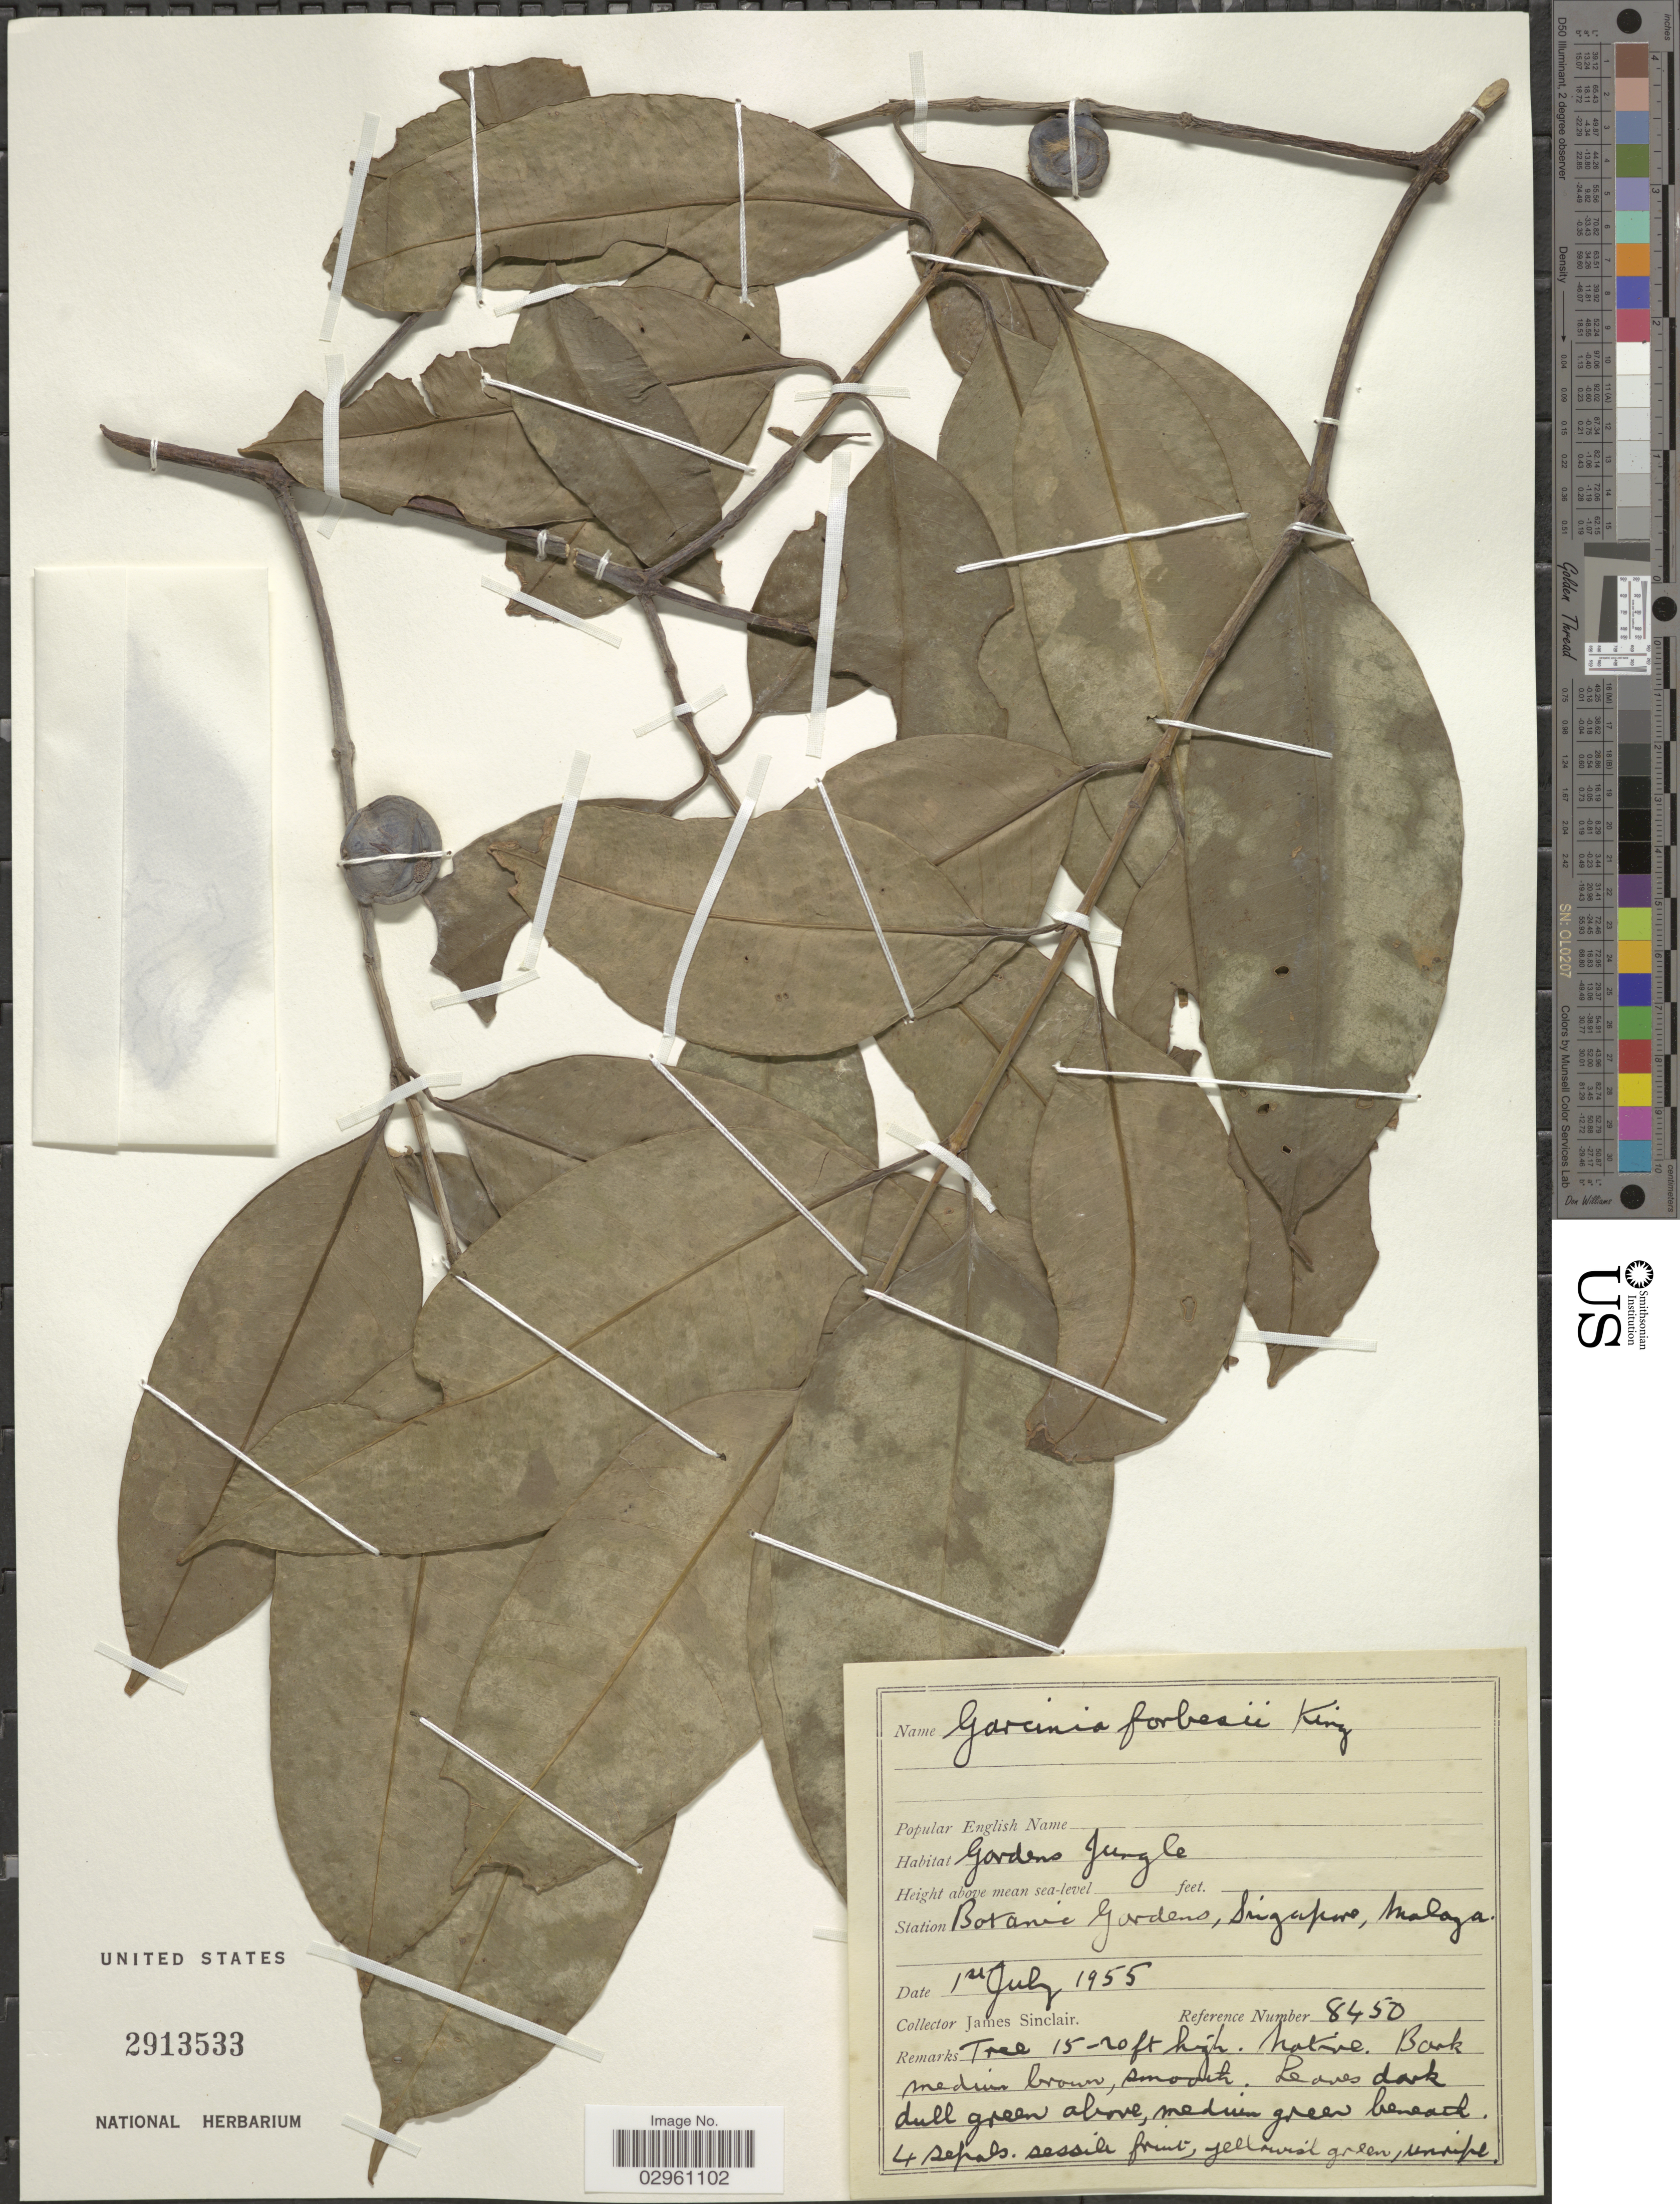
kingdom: Plantae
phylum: Tracheophyta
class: Magnoliopsida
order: Malpighiales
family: Clusiaceae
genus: Garcinia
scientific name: Garcinia forbesii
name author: King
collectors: J. Sinclair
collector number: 8450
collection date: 1955-07-01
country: Singapore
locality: Gardens Jungle. Station Botanic Gardens, Singapore, Malaya.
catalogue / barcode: US 2913533